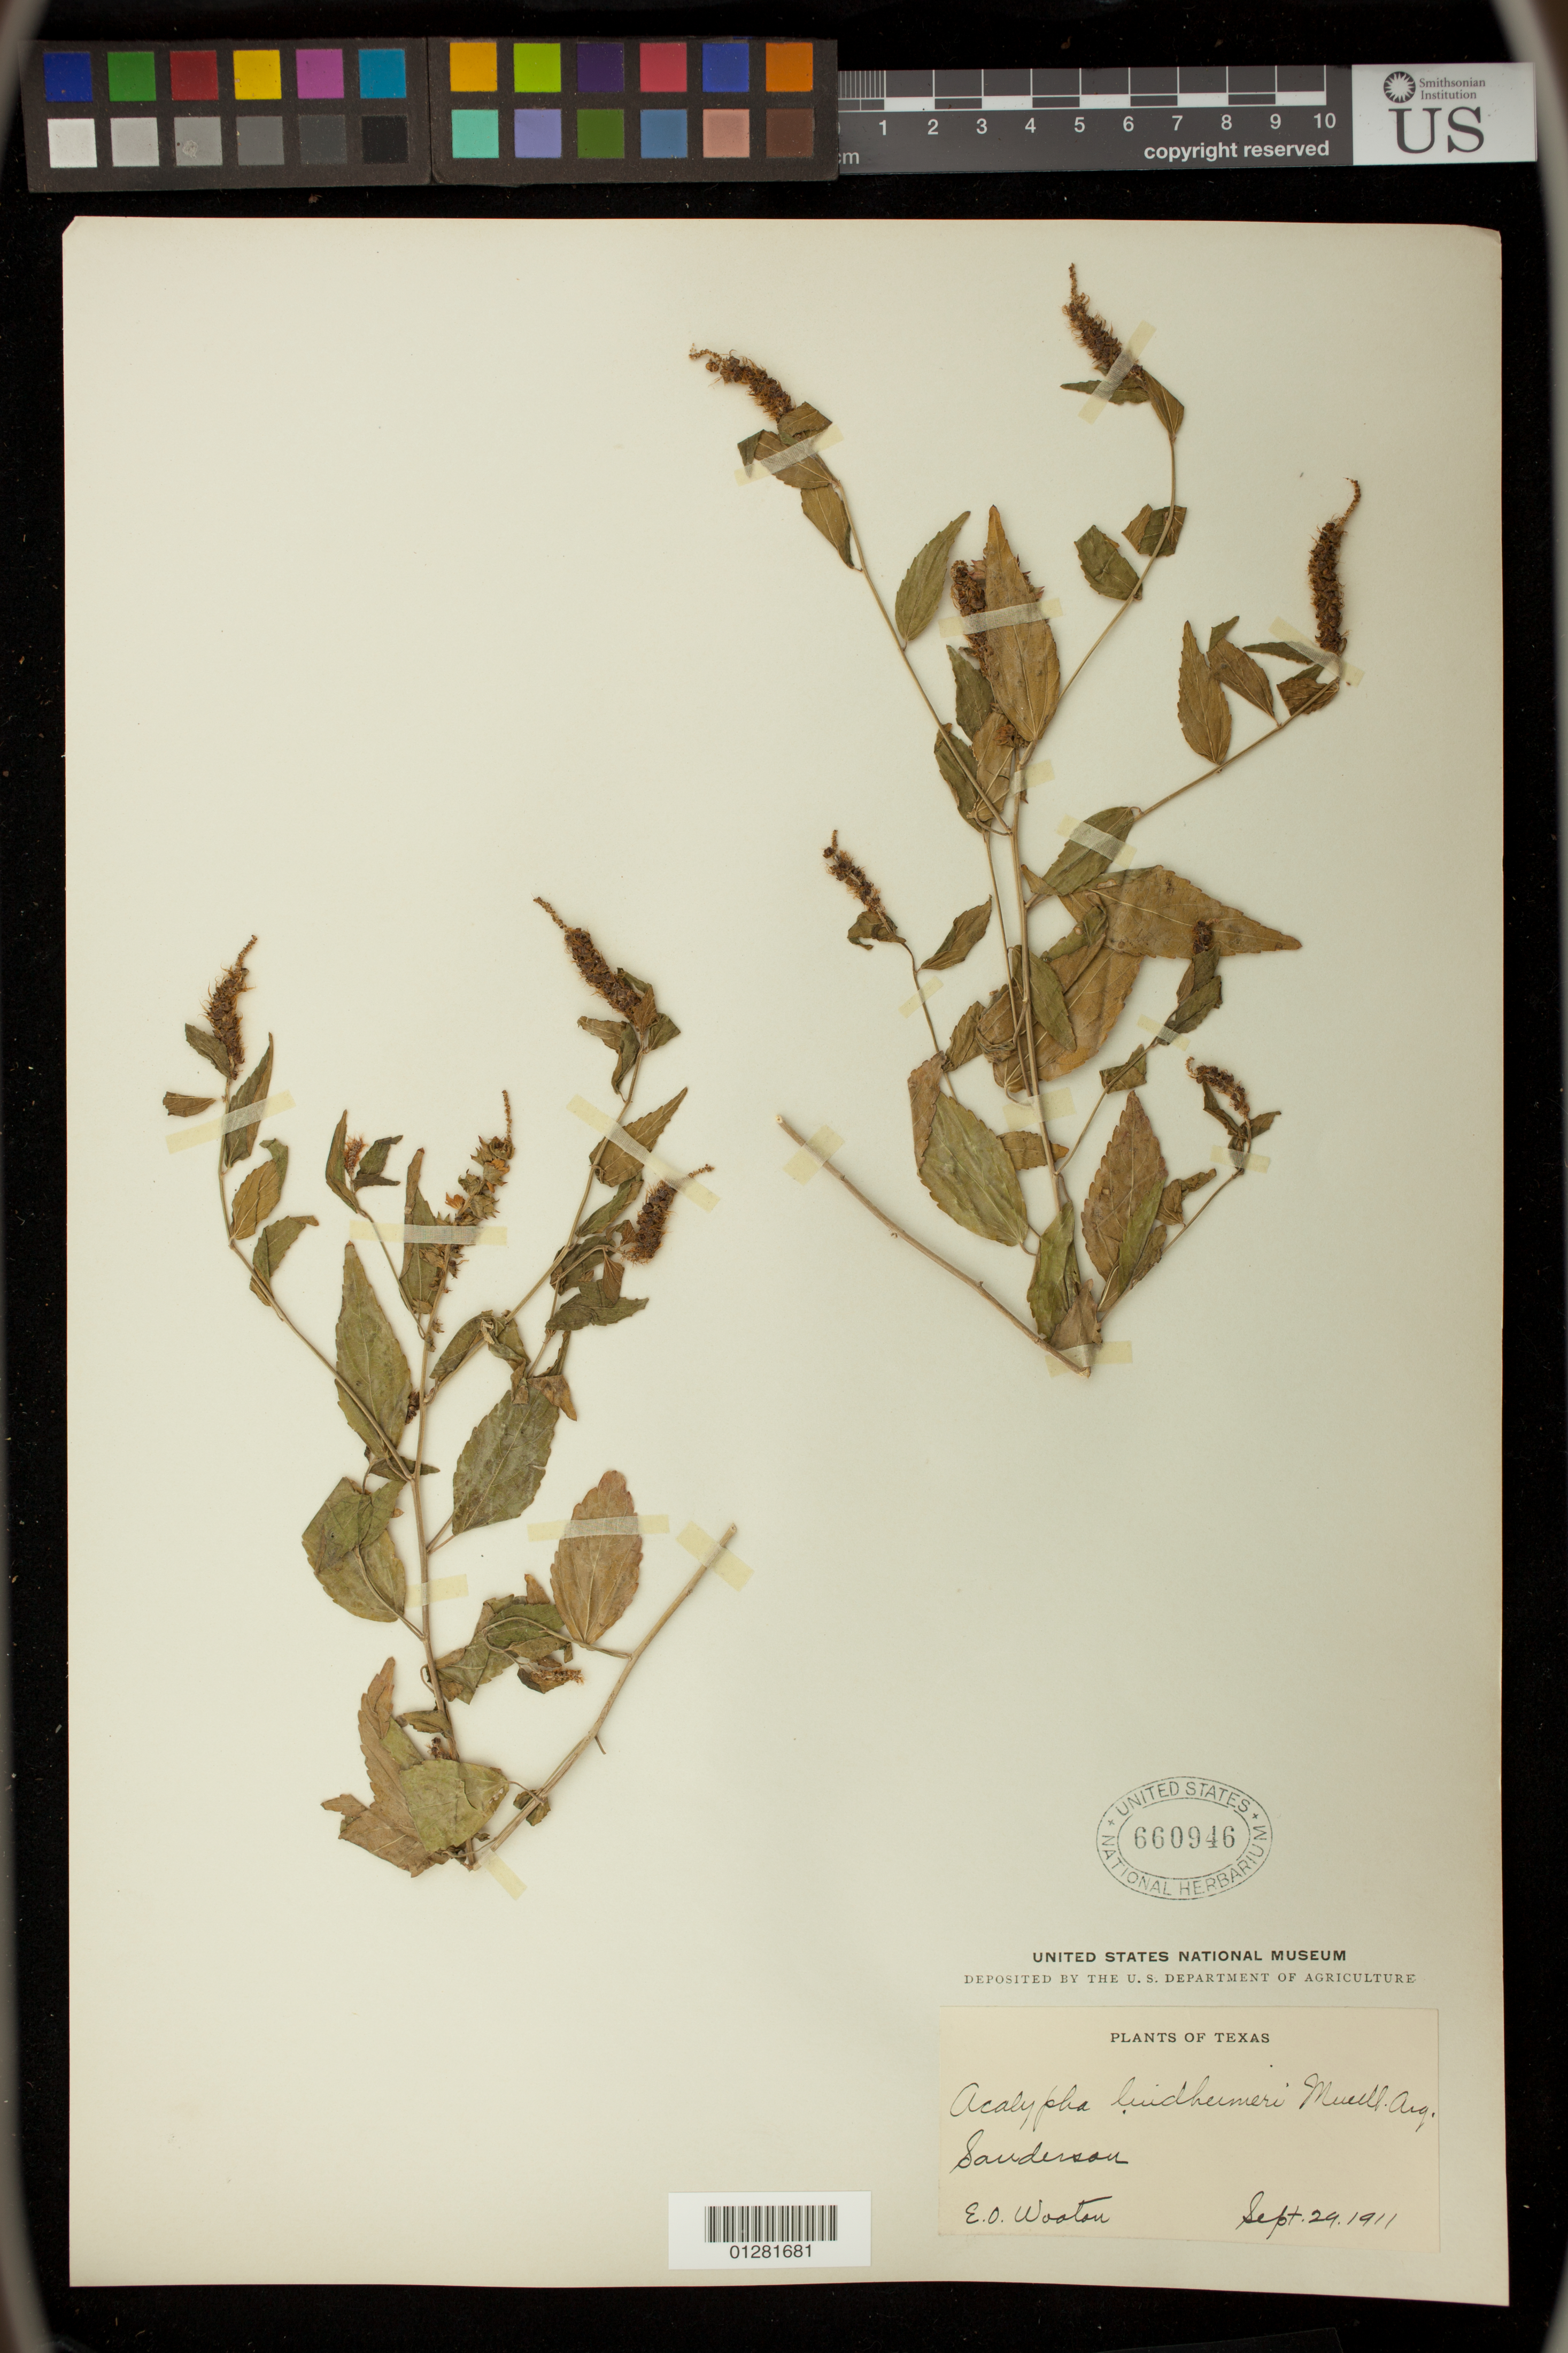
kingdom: Plantae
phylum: Tracheophyta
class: Magnoliopsida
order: Malpighiales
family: Euphorbiaceae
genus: Acalypha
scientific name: Acalypha lindheimeri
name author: Müll. Arg.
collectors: E. O. Wooton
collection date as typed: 29 Sep 1911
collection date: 1911-09-29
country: United States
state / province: Texas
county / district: Terrell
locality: Sanderson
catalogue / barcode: US 660946